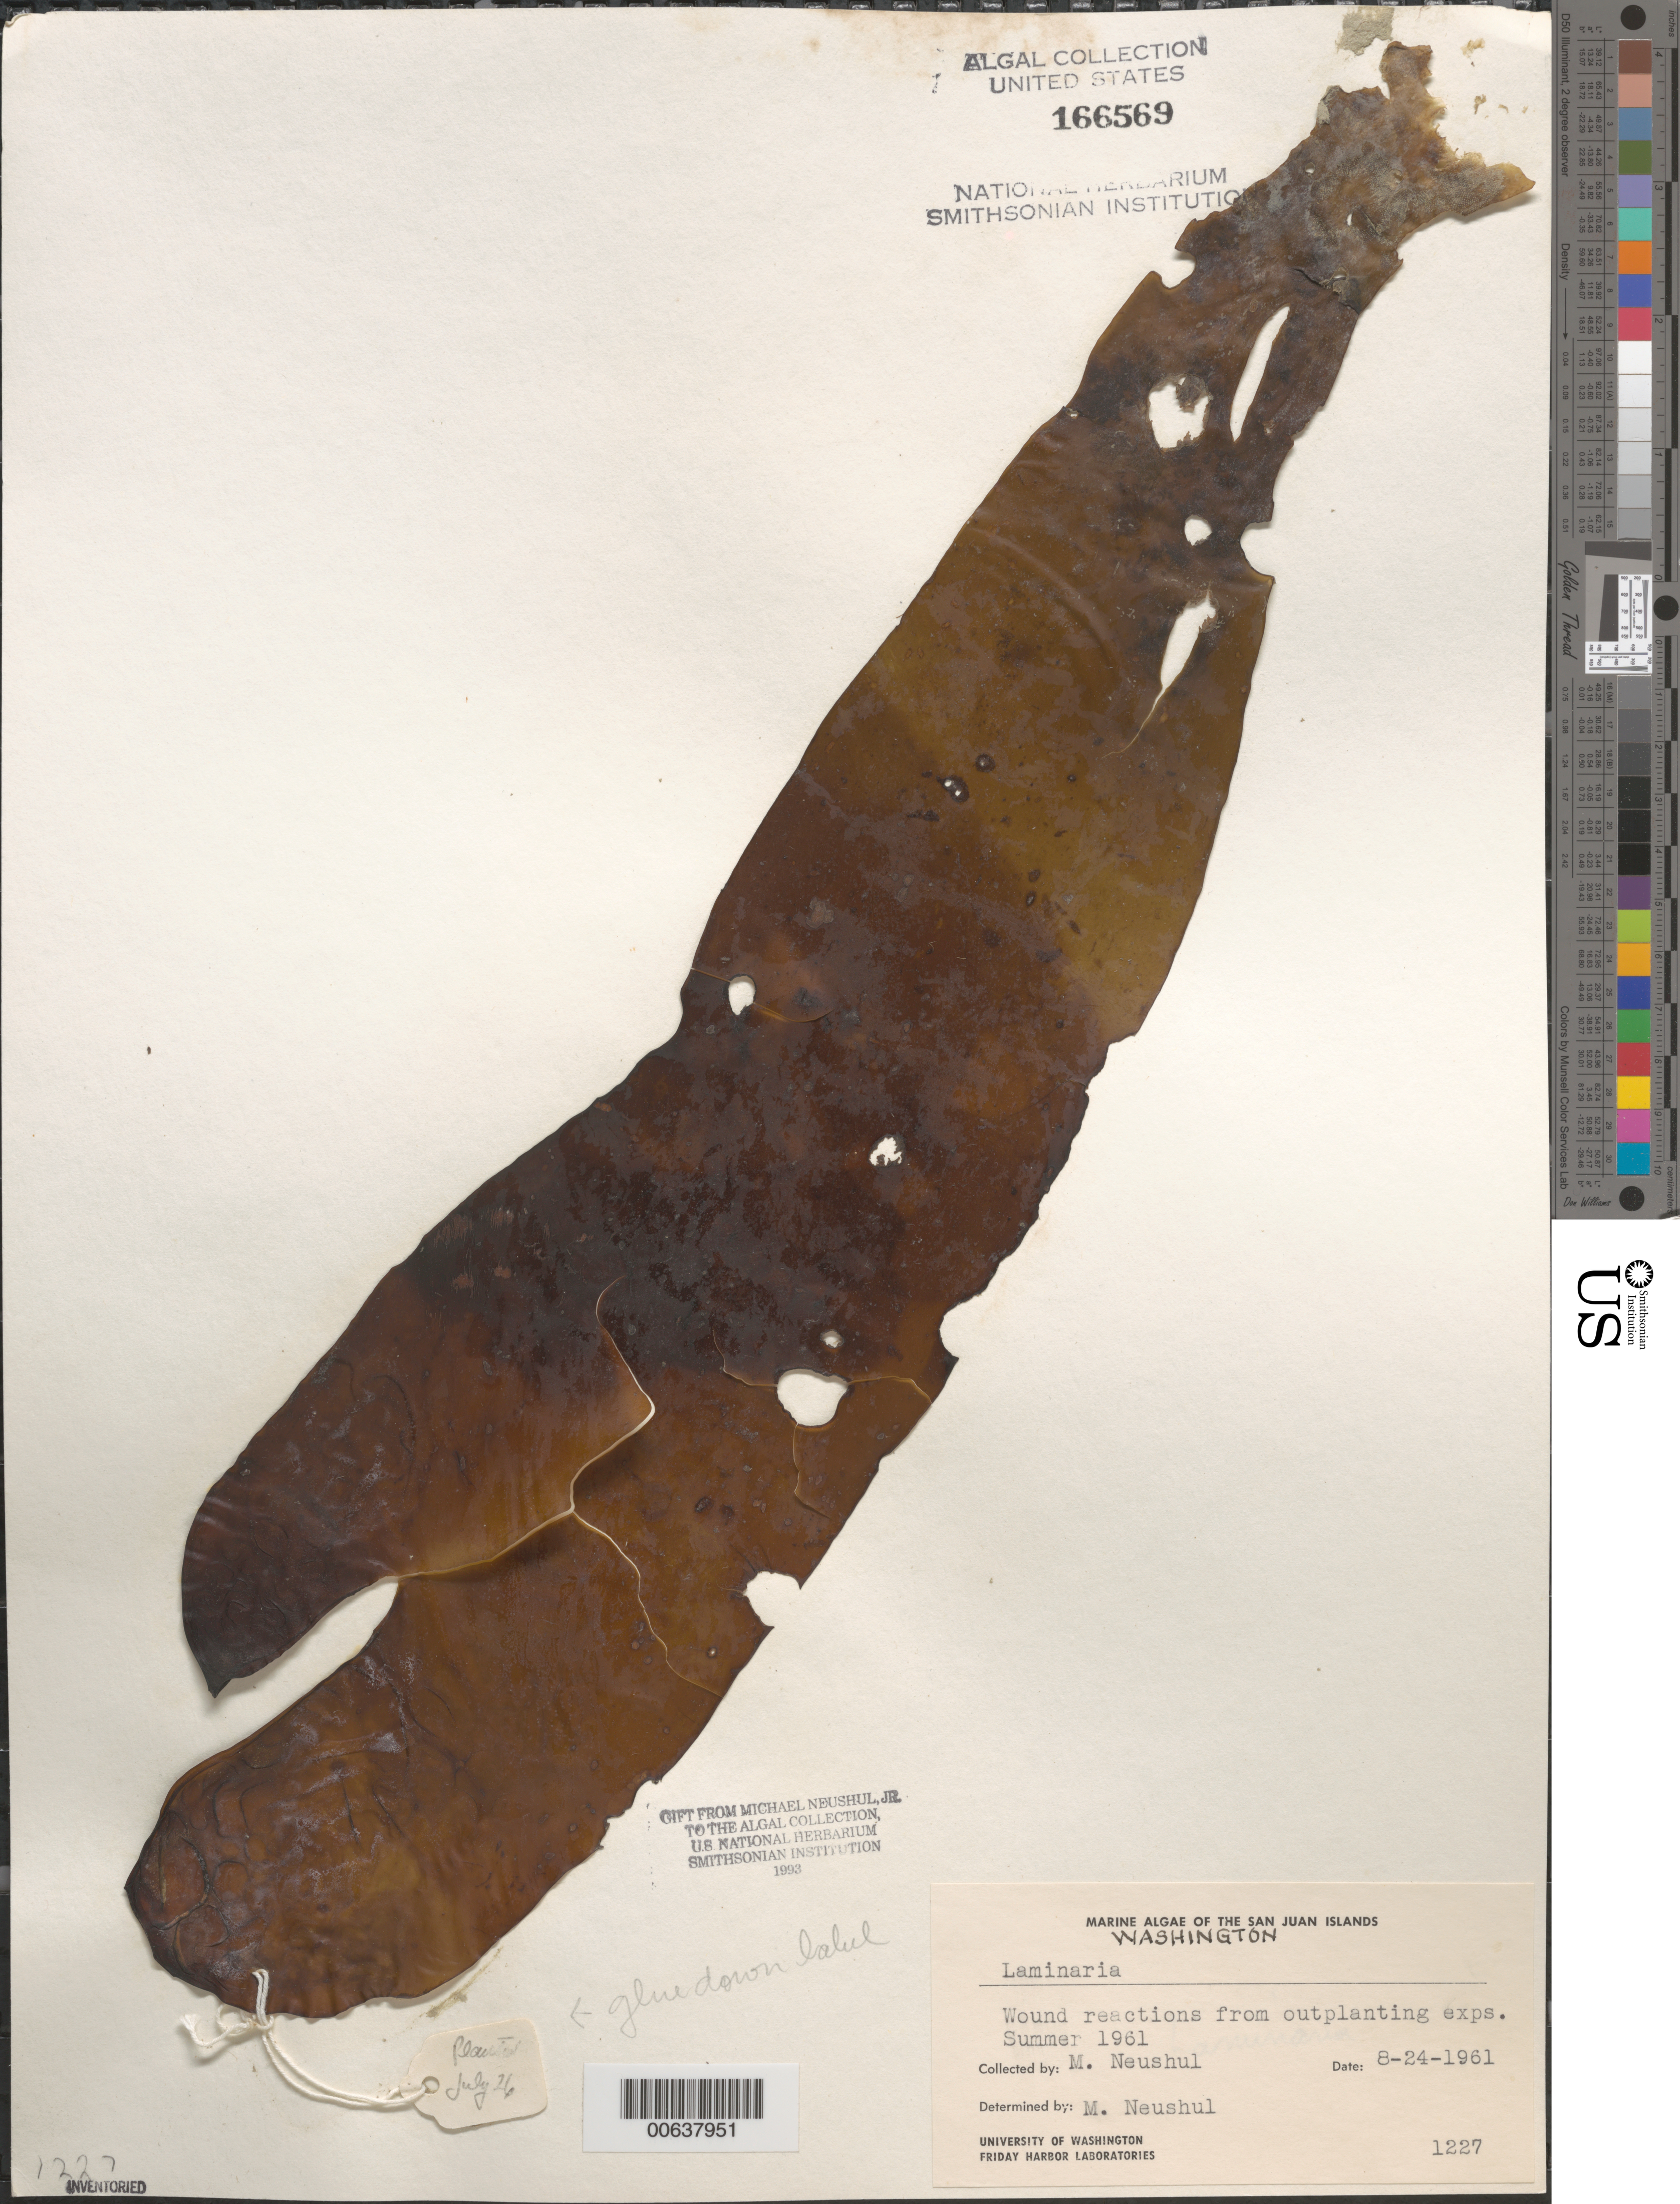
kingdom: Chromista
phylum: Ochrophyta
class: Phaeophyceae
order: Laminariales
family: Laminariaceae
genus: Laminaria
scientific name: Laminaria sp.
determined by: Neushul, M.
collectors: M. Neushul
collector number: Neushul 1227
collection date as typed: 24 Aug 1961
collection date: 1961-08-24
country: United States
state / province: Washington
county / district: San Juan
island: San Juan Islands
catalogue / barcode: US 166569